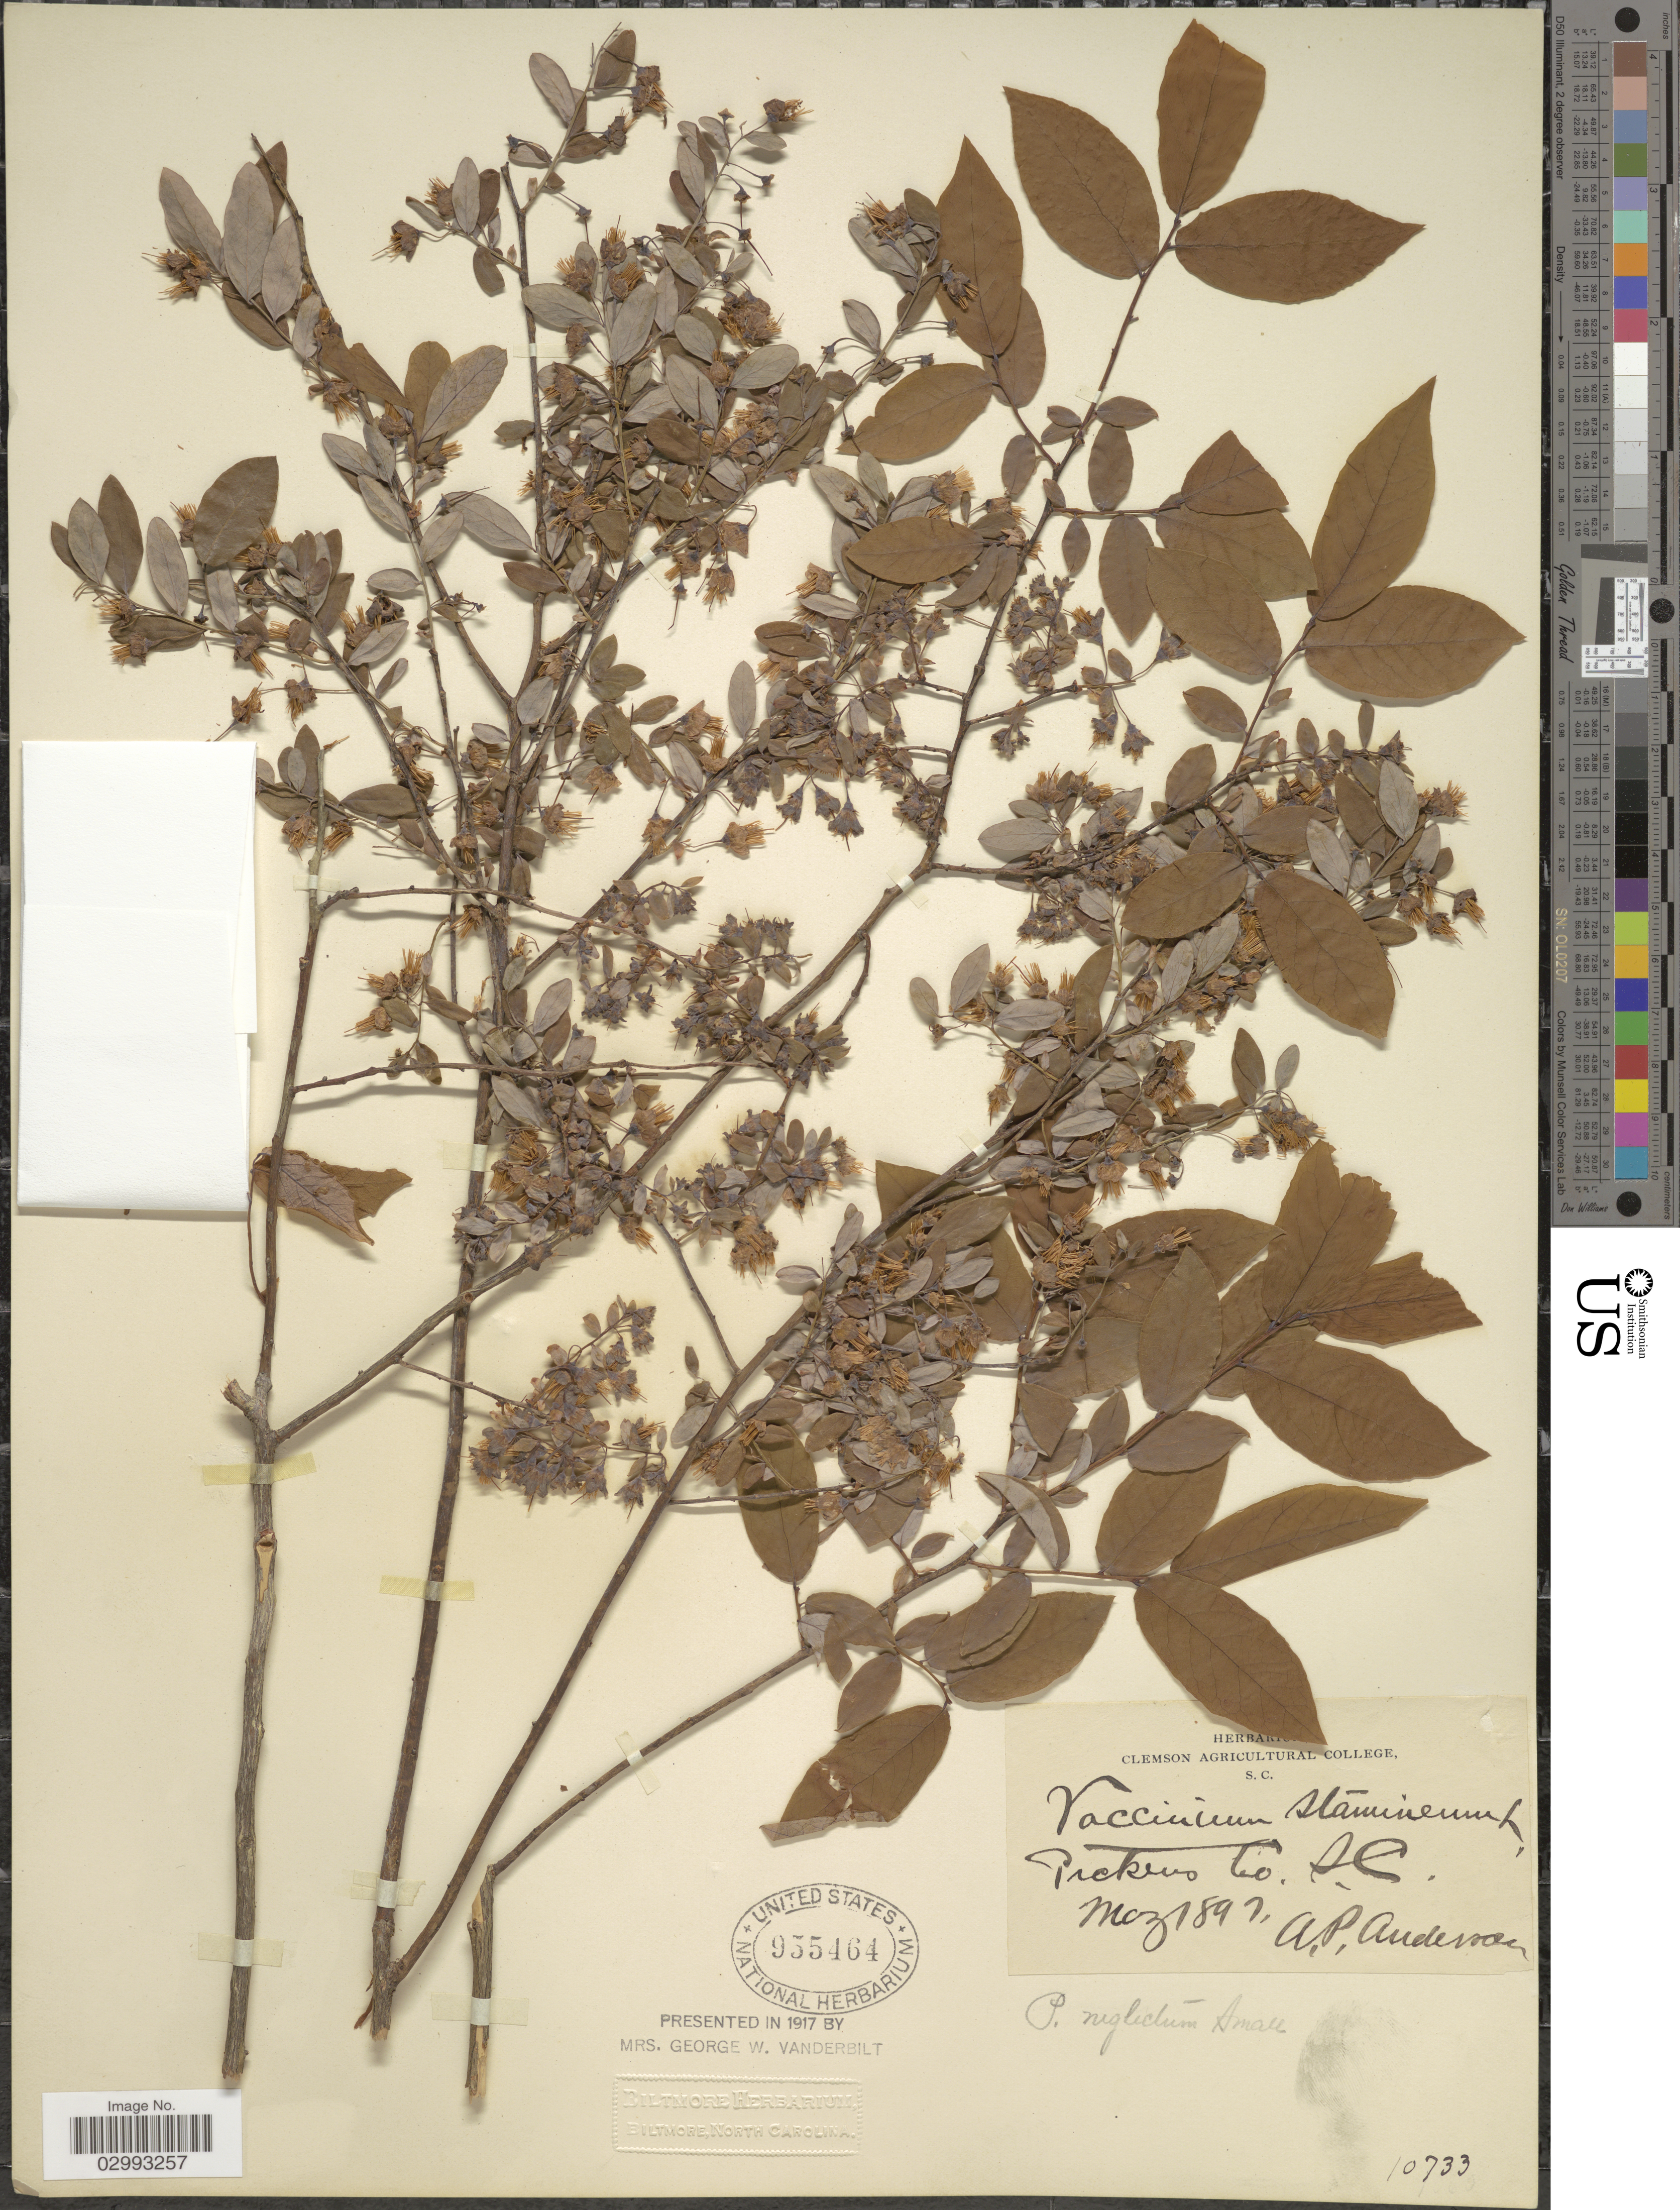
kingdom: Plantae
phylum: Tracheophyta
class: Magnoliopsida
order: Ericales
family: Ericaceae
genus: Polycodium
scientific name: Polycodium neglectum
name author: Small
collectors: A. P. Anderson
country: United States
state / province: South Carolina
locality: Pickens Co.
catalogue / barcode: US 955464